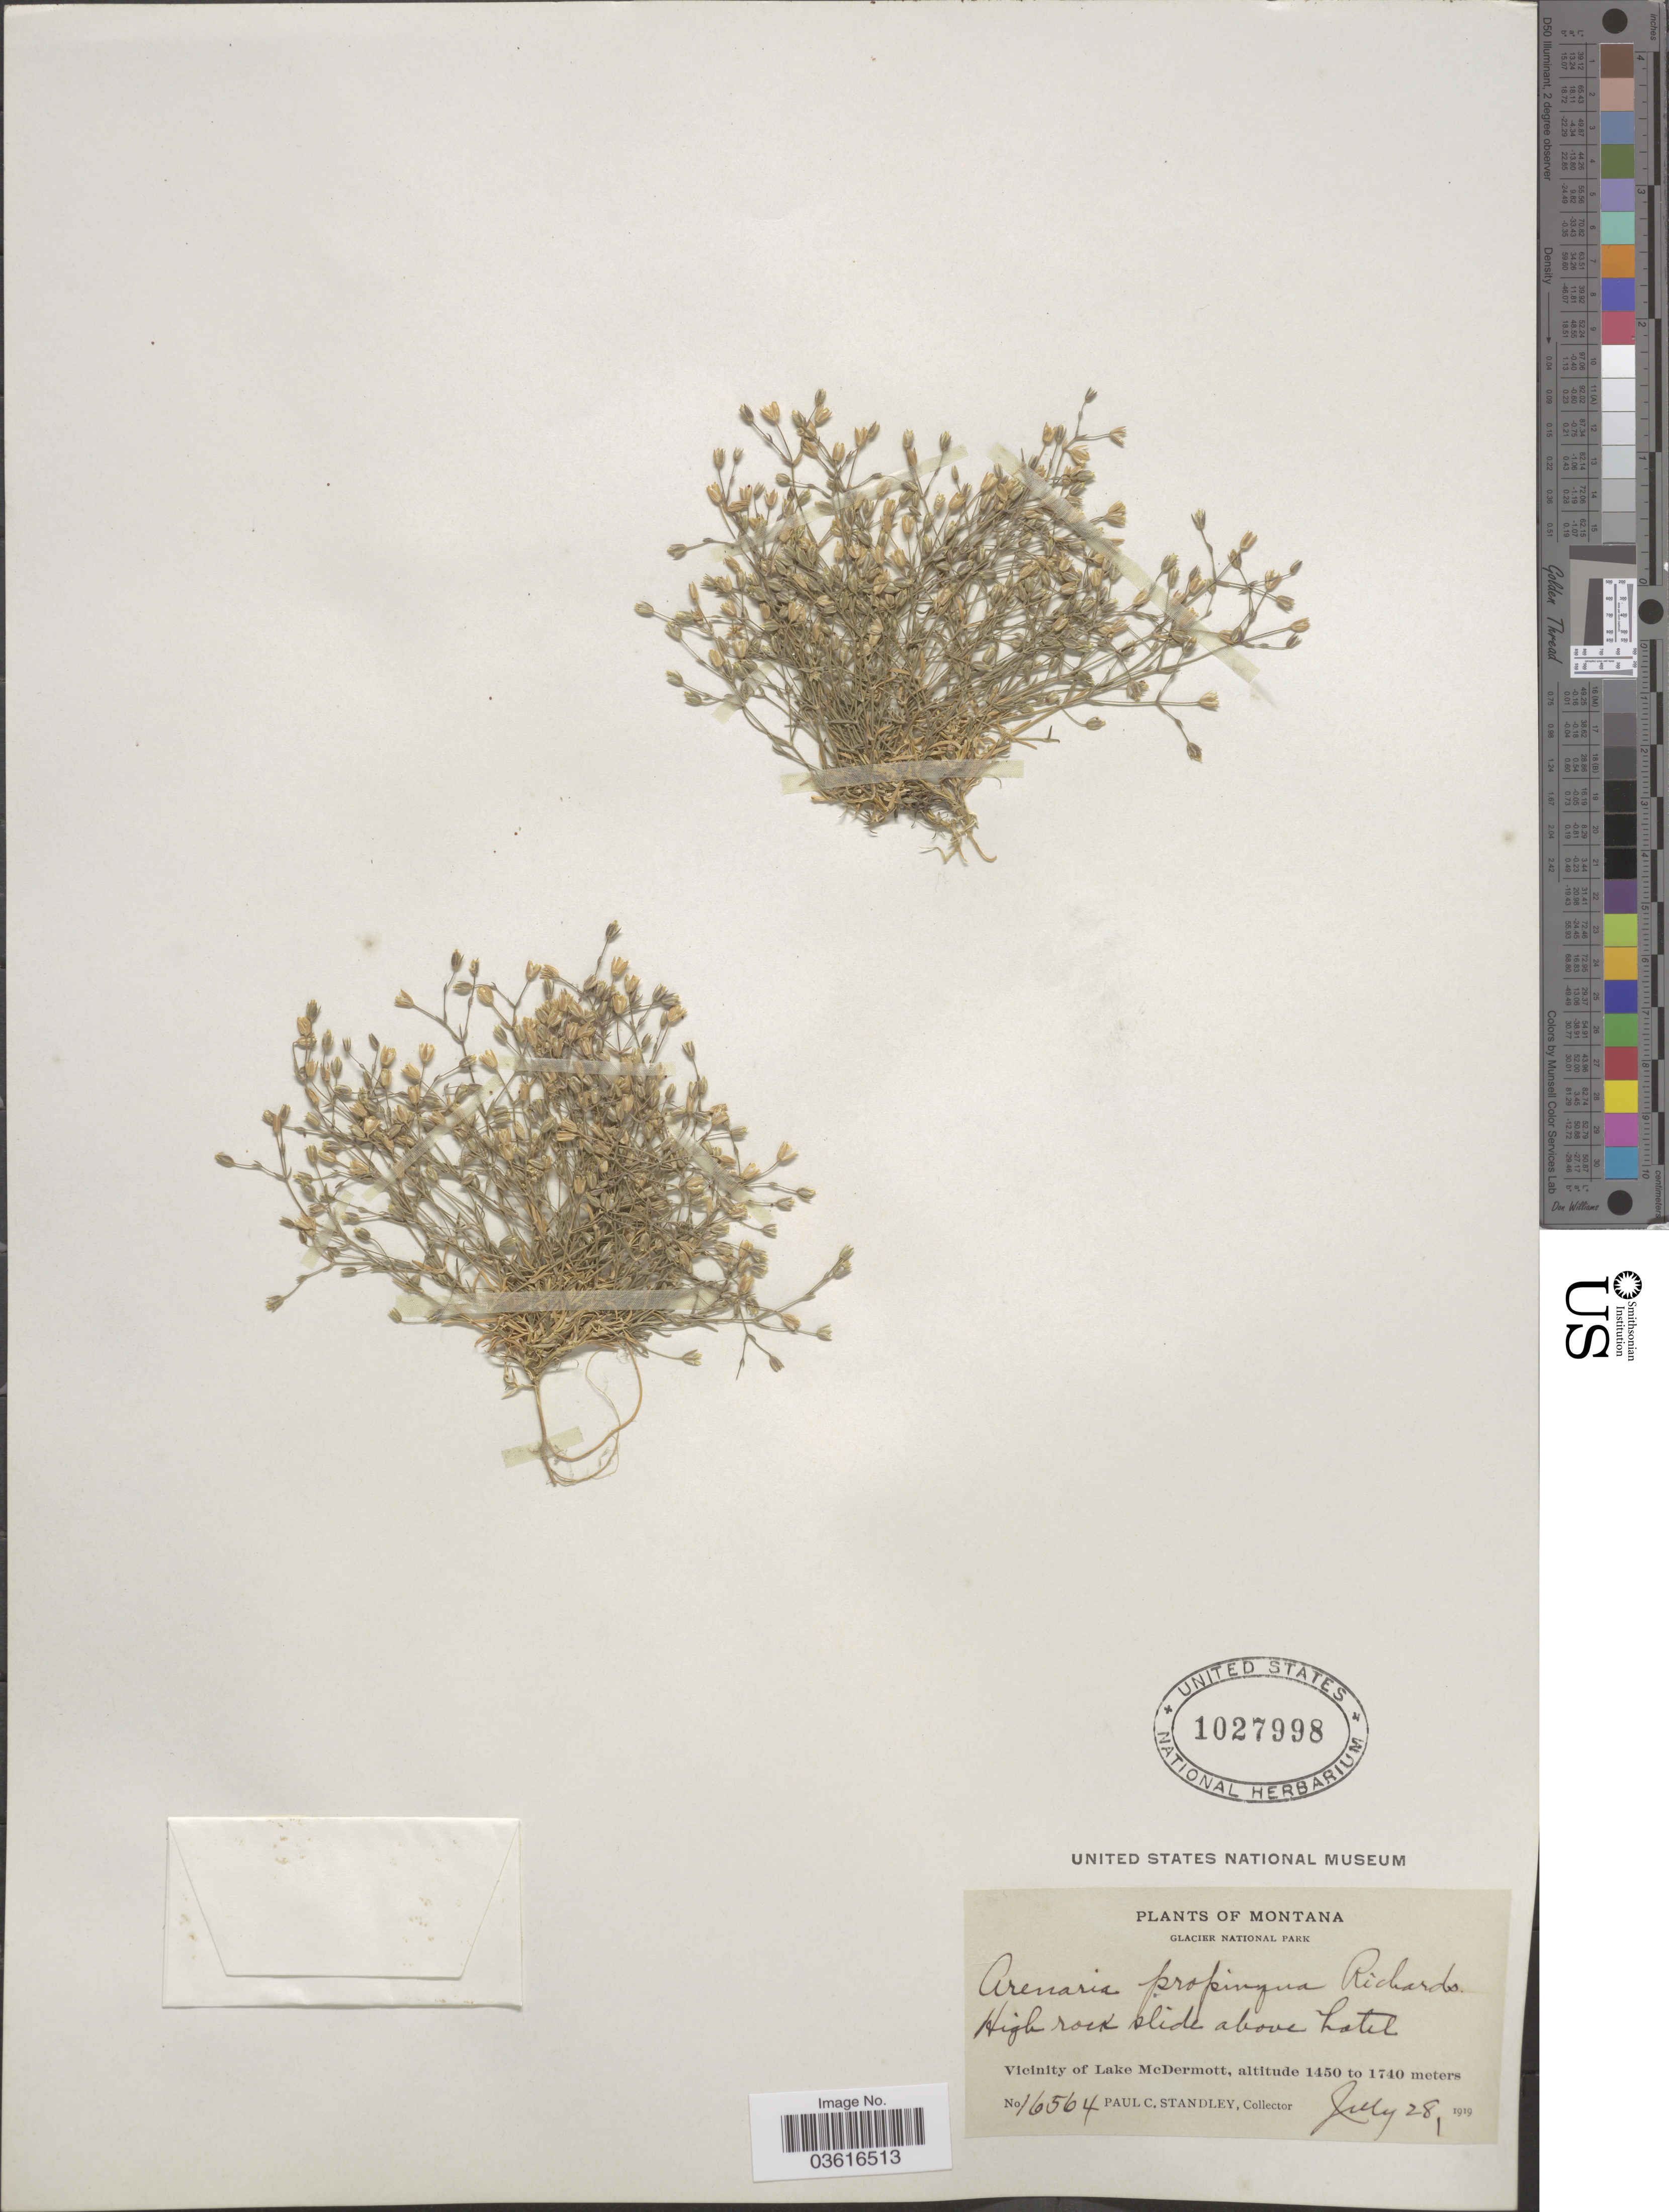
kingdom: Plantae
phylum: Tracheophyta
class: Magnoliopsida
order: Caryophyllales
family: Caryophyllaceae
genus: Minuartia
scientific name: Minuartia propinqua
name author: (Richardson) House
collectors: P. C. Standley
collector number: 16564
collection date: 1919-07-28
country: United States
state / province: Montana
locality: Glacier National Park. High rock slide above hotel. Vicinity of Lake McDermott.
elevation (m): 1450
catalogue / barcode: US 1027998